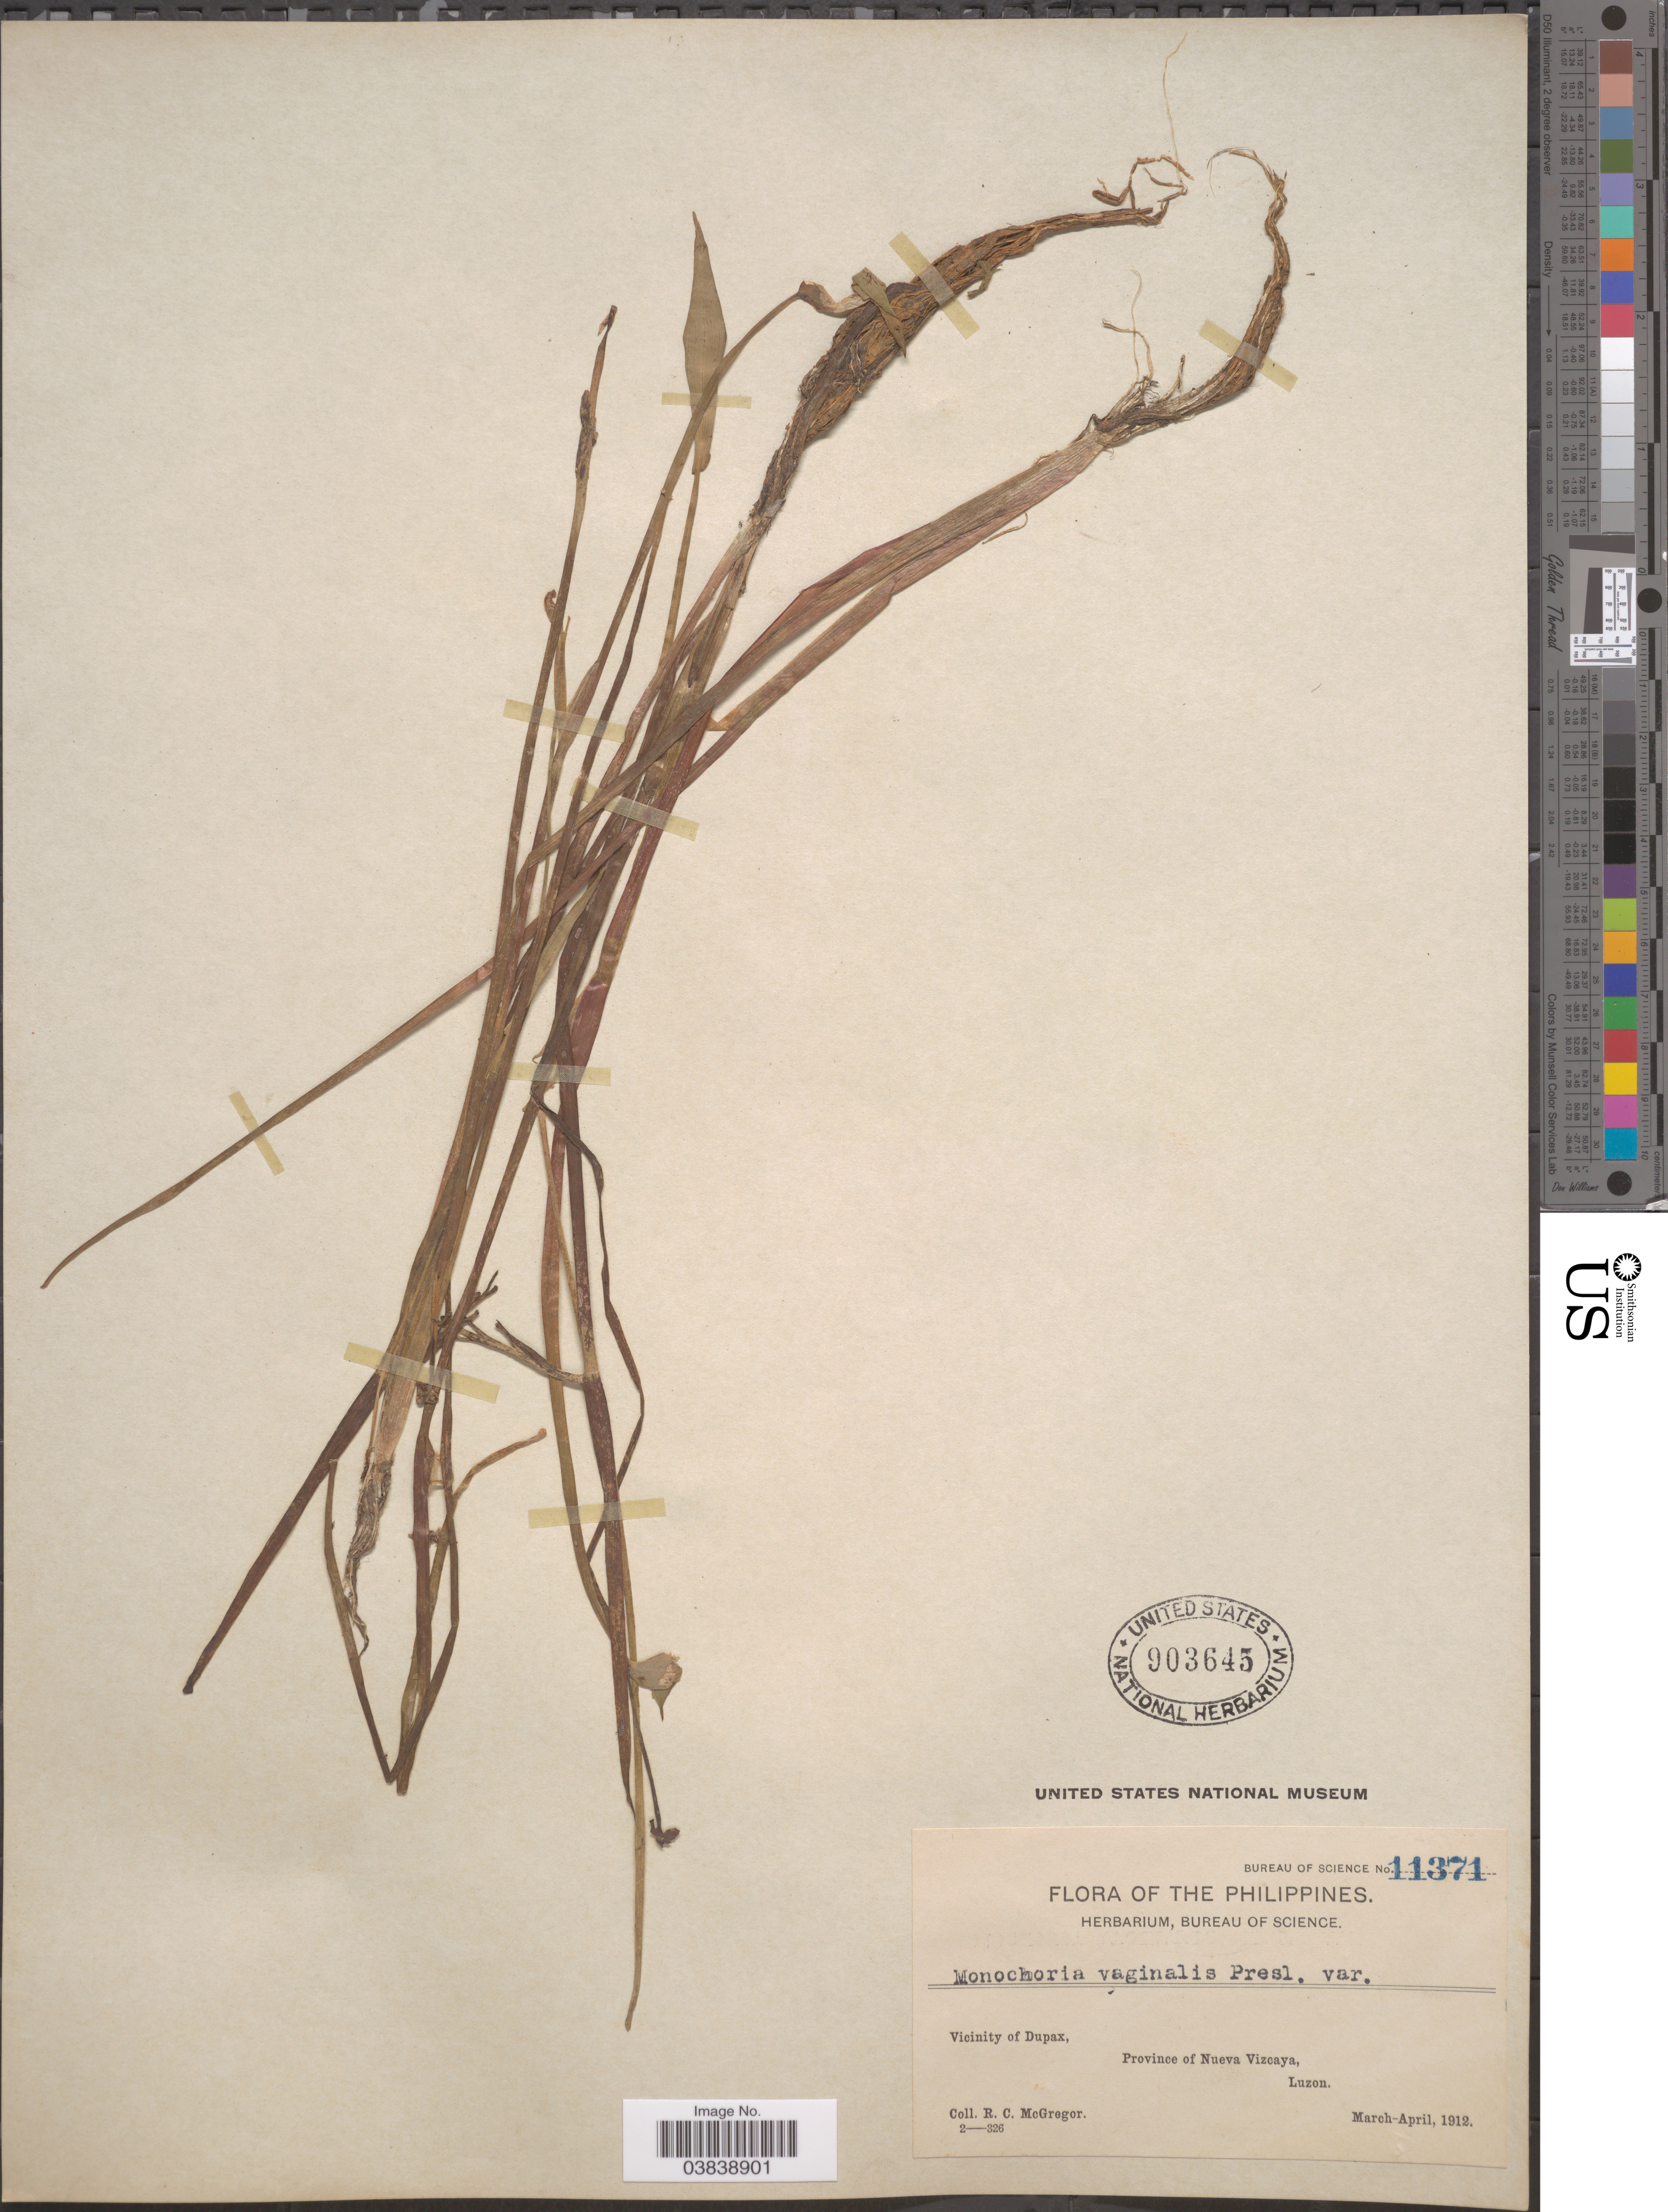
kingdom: Plantae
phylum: Tracheophyta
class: Liliopsida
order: Commelinales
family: Pontederiaceae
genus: Monochoria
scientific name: Monochoria vaginalis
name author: (Burm. f.) C. Presl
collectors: R. C. McGregor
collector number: Bureau of Science 11371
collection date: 1912-03/1912-04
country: Philippines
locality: Vicinity of Dupax, Province of Nueva Vizcaya, Luzon.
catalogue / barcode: US 903645